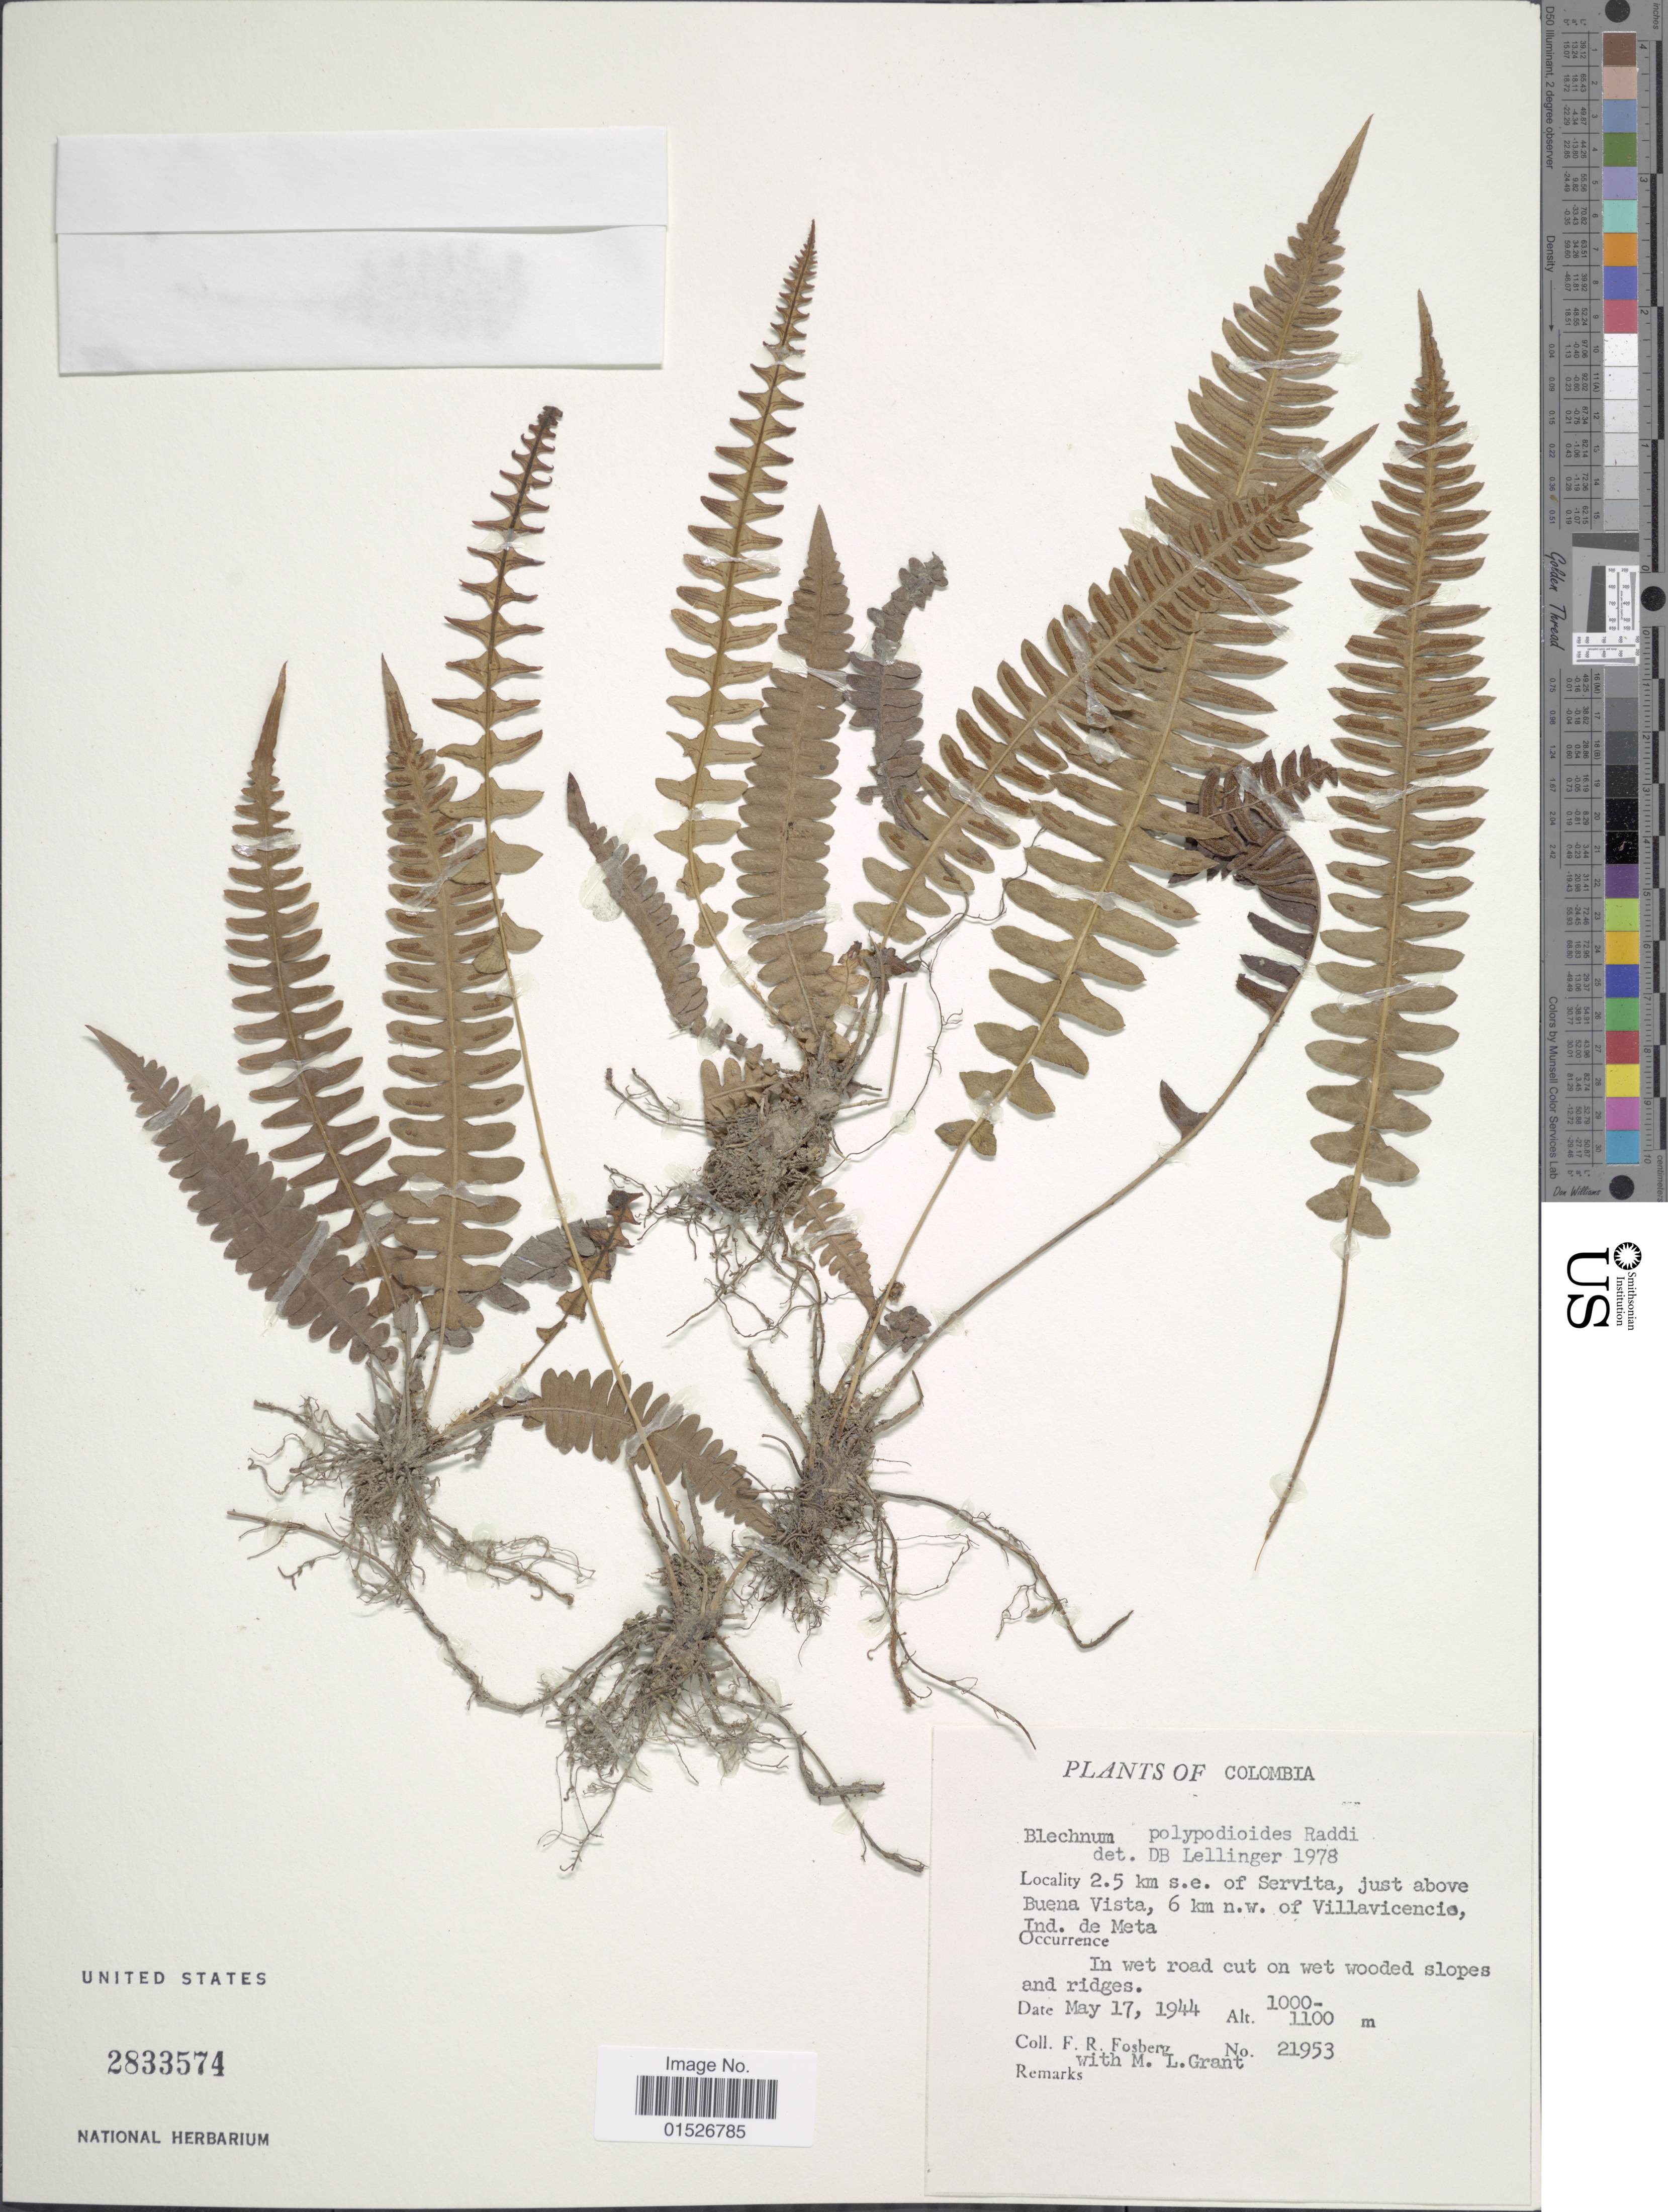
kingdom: Plantae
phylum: Tracheophyta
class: Polypodiopsida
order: Polypodiales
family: Blechnaceae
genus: Blechnum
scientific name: Blechnum polypodioides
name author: Raddi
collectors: F. R. Fosberg & M. L. Grant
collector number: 21953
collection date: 1944-05-17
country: Colombia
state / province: Meta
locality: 2.5 km s.e. of Servita, just above Buena Vista, 6 km n.w. of Villavincencio, Ind. de Meta.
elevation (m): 1000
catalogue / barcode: US 2833574